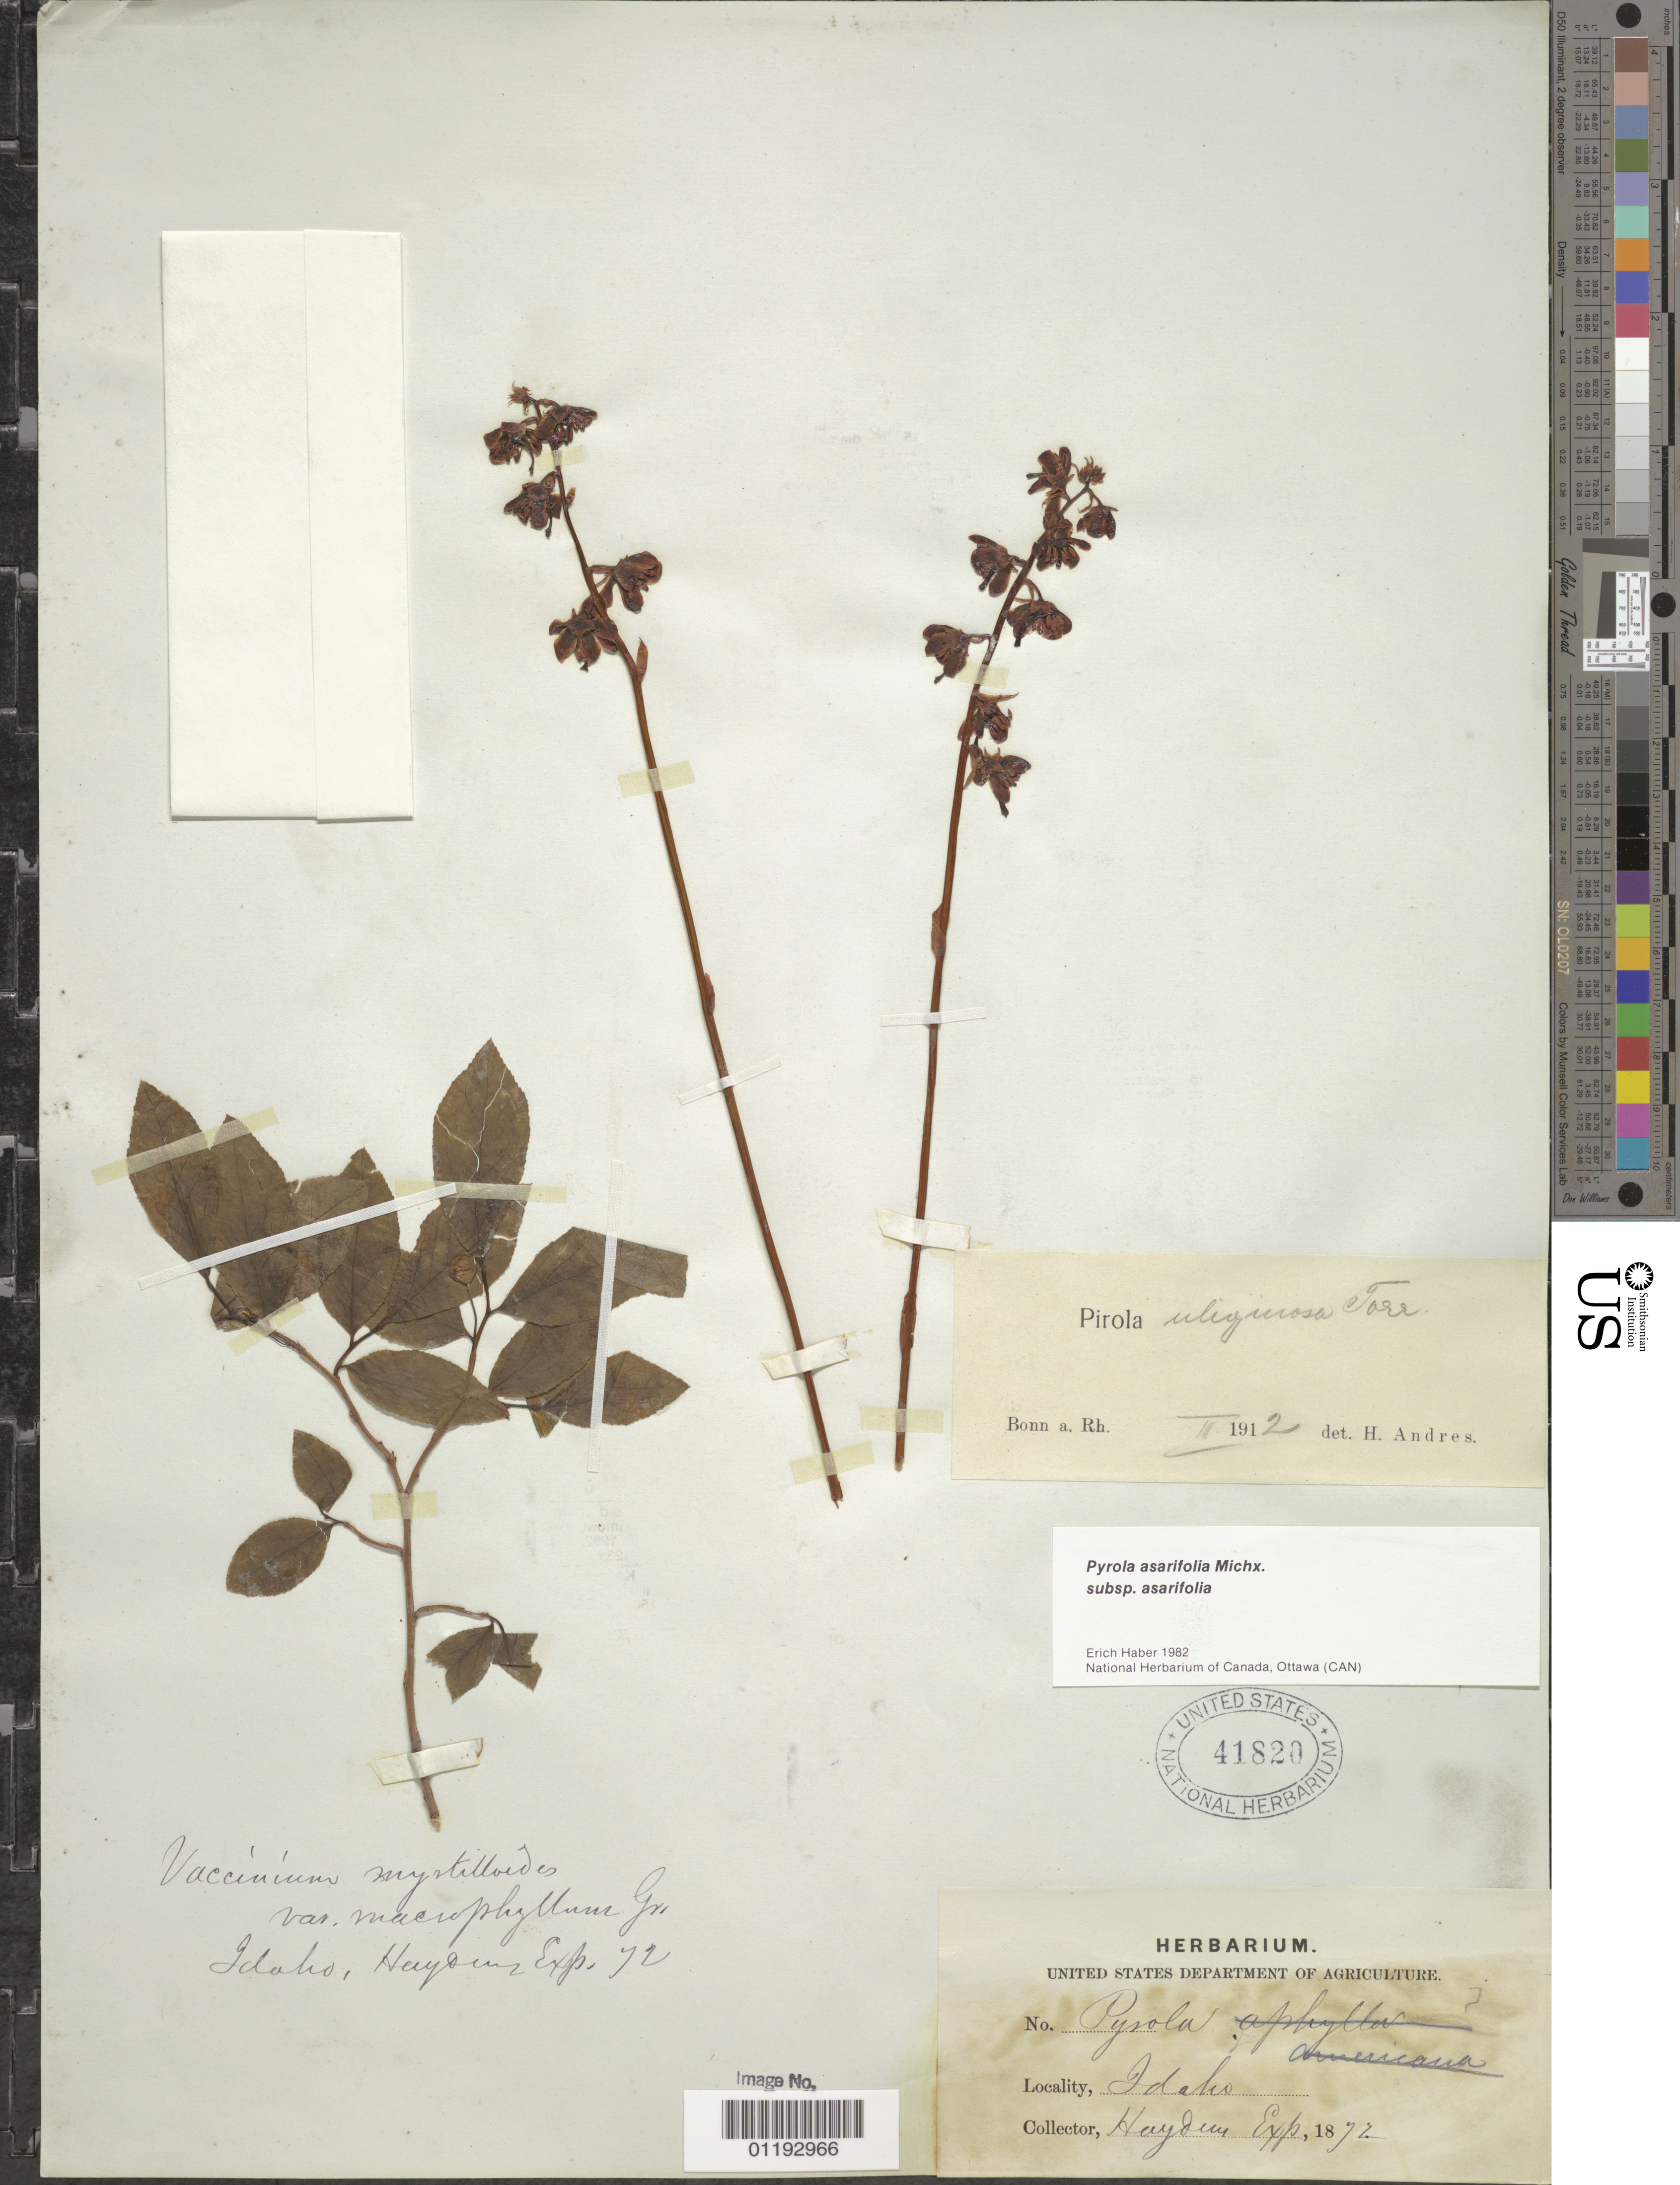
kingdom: Plantae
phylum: Tracheophyta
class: Magnoliopsida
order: Ericales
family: Ericaceae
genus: Pyrola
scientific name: Pyrola asarifolia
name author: Michx.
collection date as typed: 1872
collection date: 1872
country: United States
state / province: Idaho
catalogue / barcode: US 41820